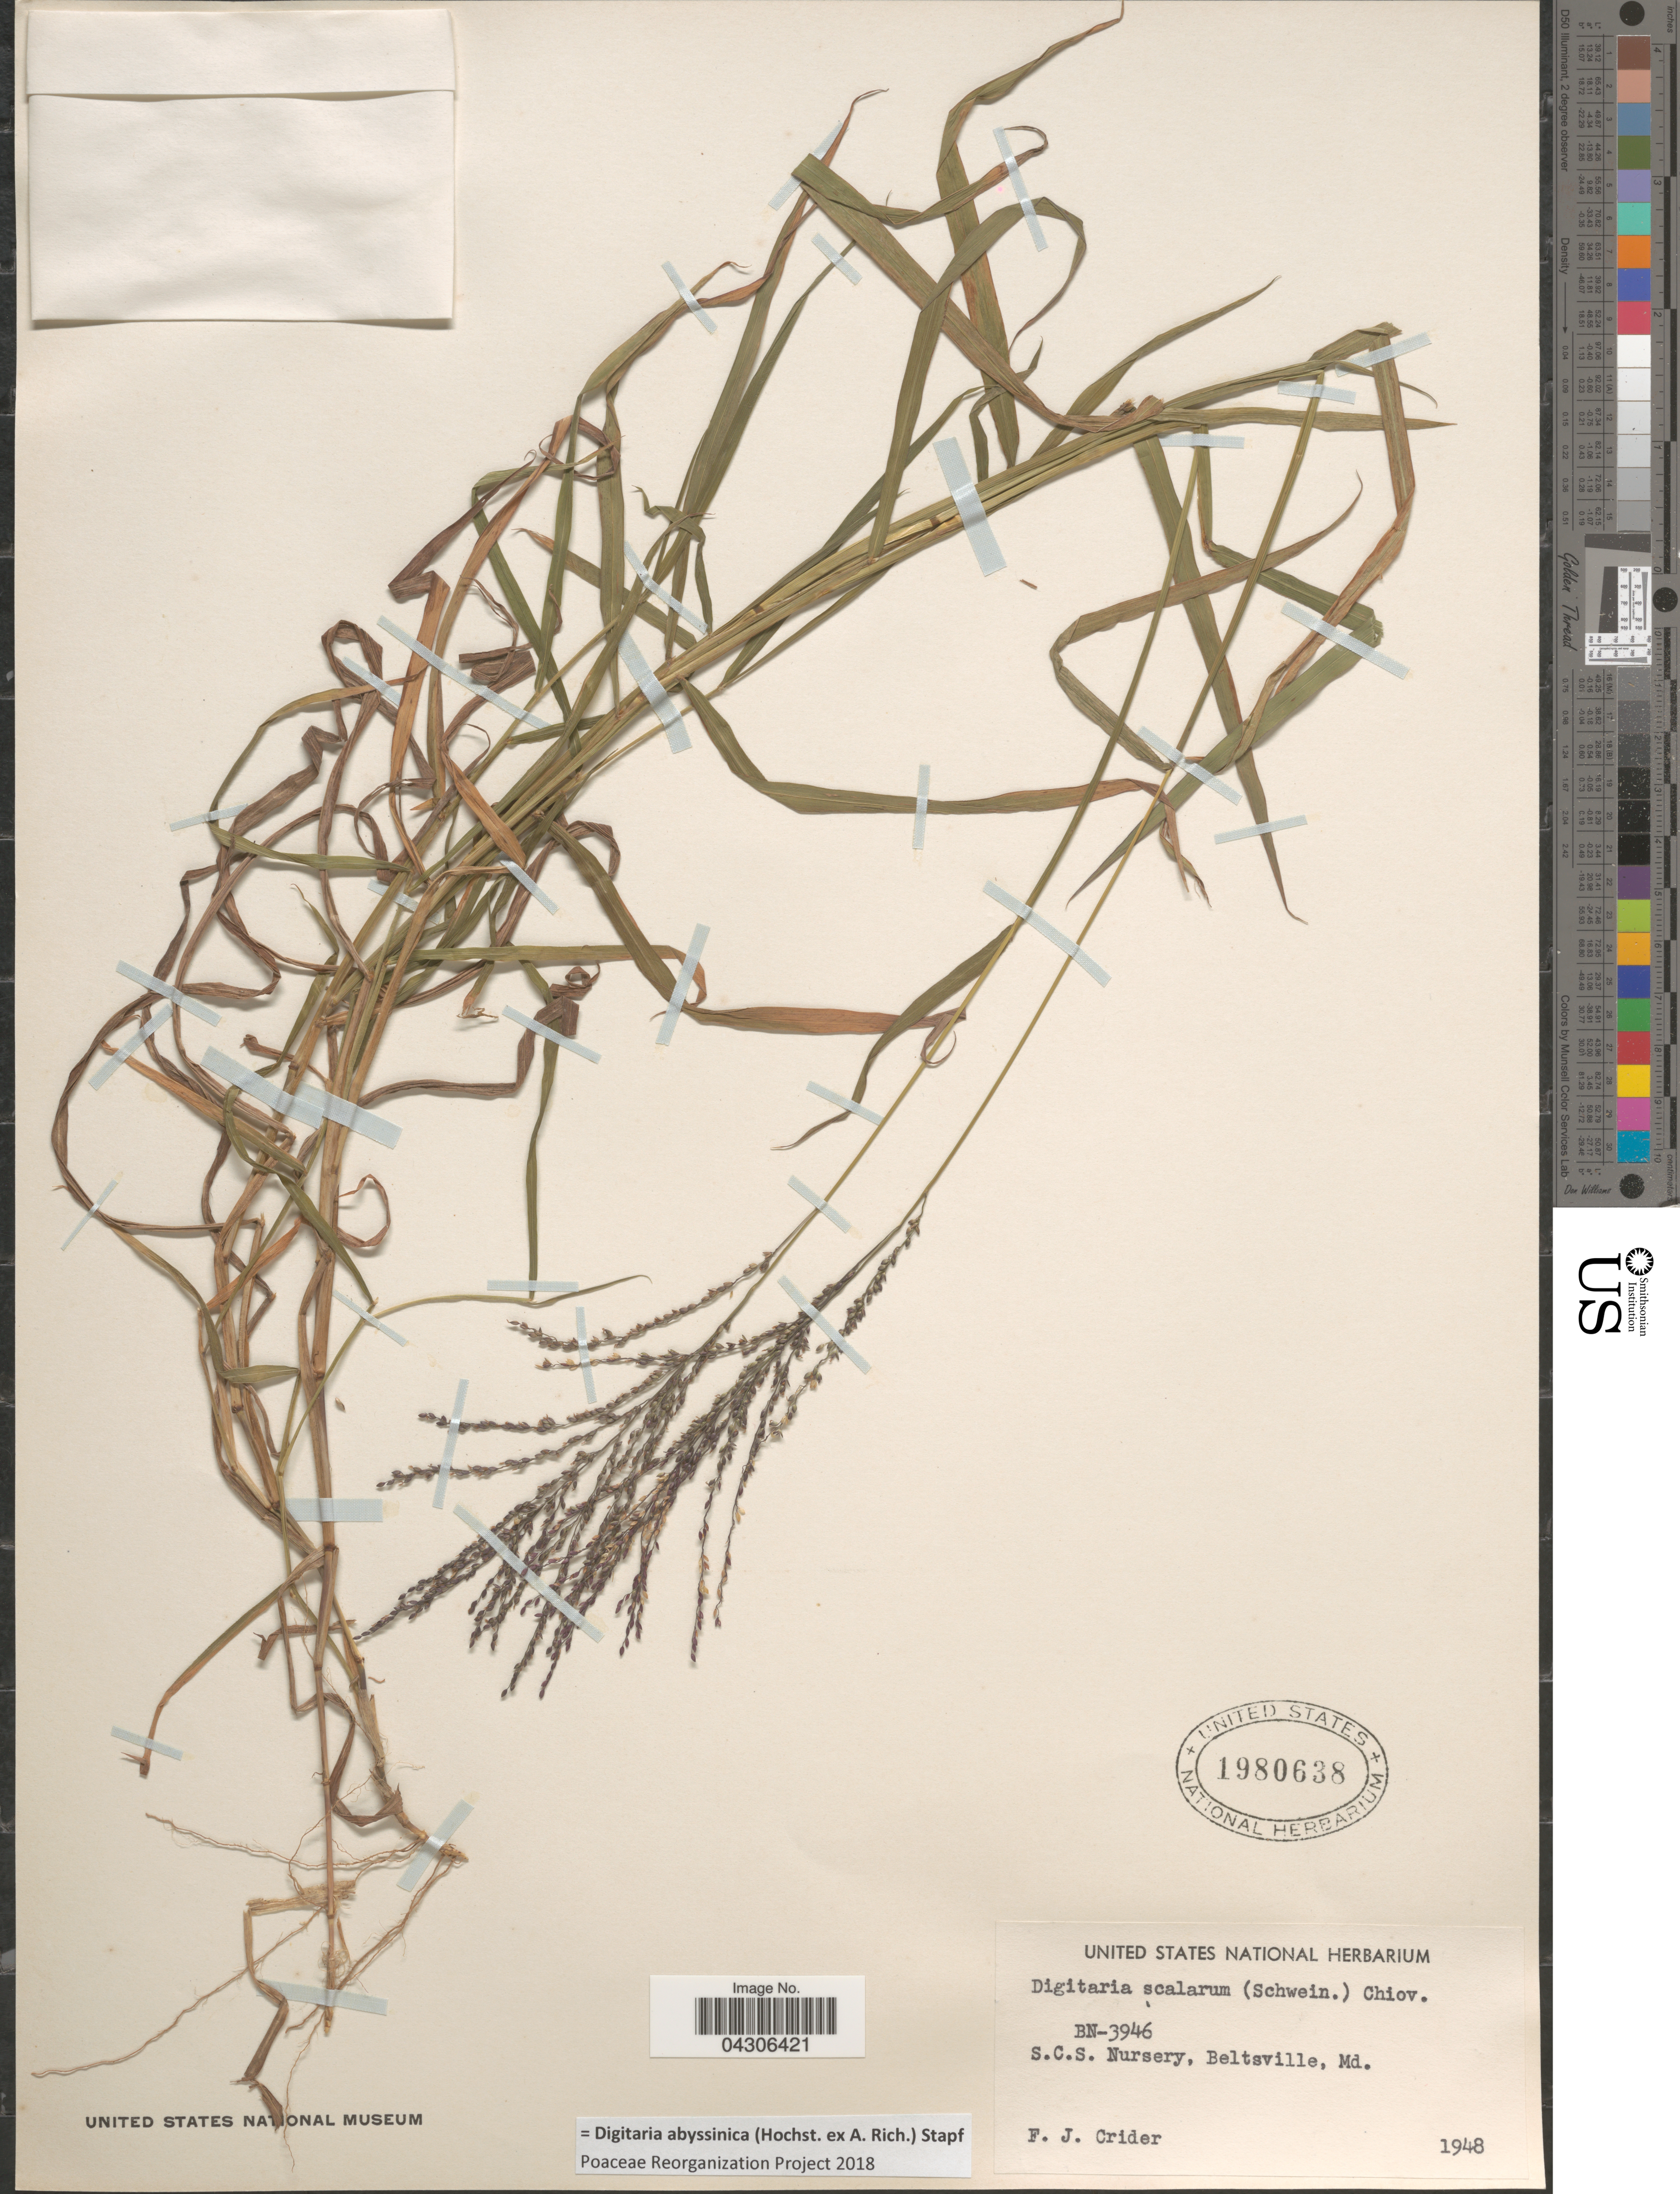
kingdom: Plantae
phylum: Tracheophyta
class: Liliopsida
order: Poales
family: Poaceae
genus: Digitaria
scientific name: Digitaria abyssinica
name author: (Hochst. ex Rich.) Stapf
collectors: F. Crider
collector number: BN-3946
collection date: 1948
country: United States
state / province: Maryland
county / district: Prince George's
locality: S.C.S. Nursery, Beltsville.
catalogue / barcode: US 1980638